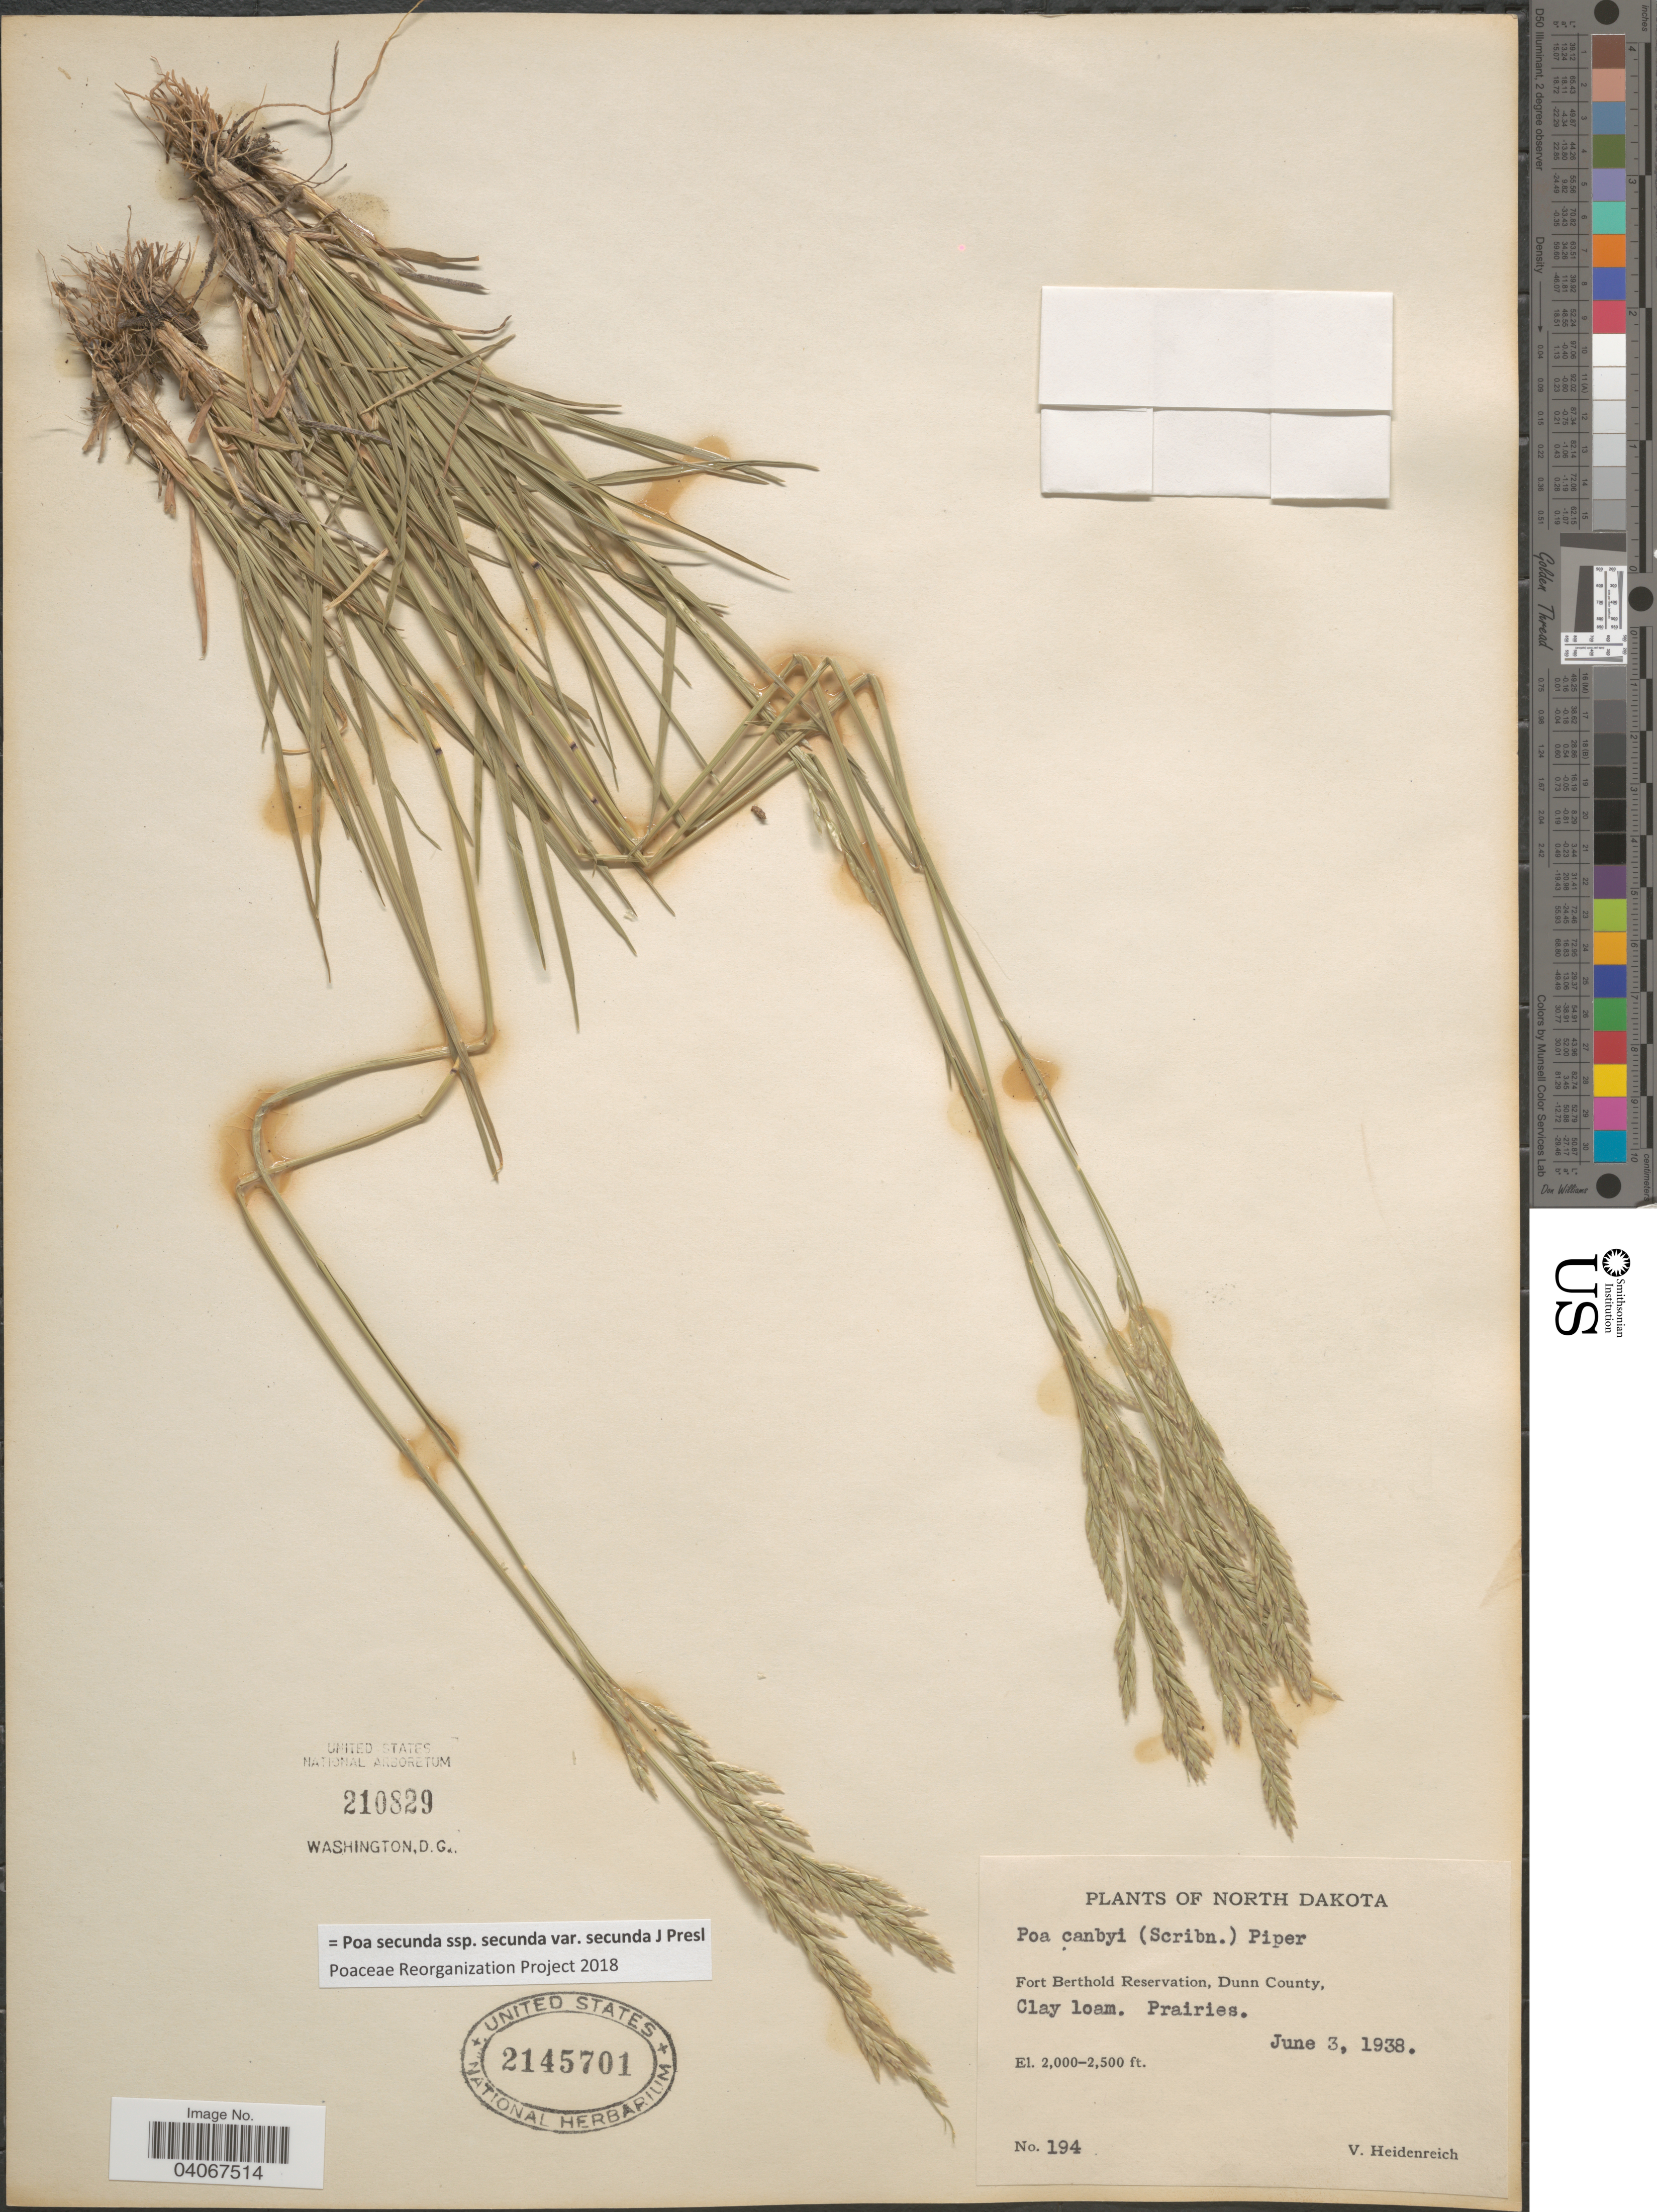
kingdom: Plantae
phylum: Tracheophyta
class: Liliopsida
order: Poales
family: Poaceae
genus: Poa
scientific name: Poa secunda subsp. secunda var. secunda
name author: J. Presl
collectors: Heidenreich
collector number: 194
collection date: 1938-06-03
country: United States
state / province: North Dakota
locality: Fort Berthold Reservation, Dunn County.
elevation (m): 610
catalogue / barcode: US 2145701